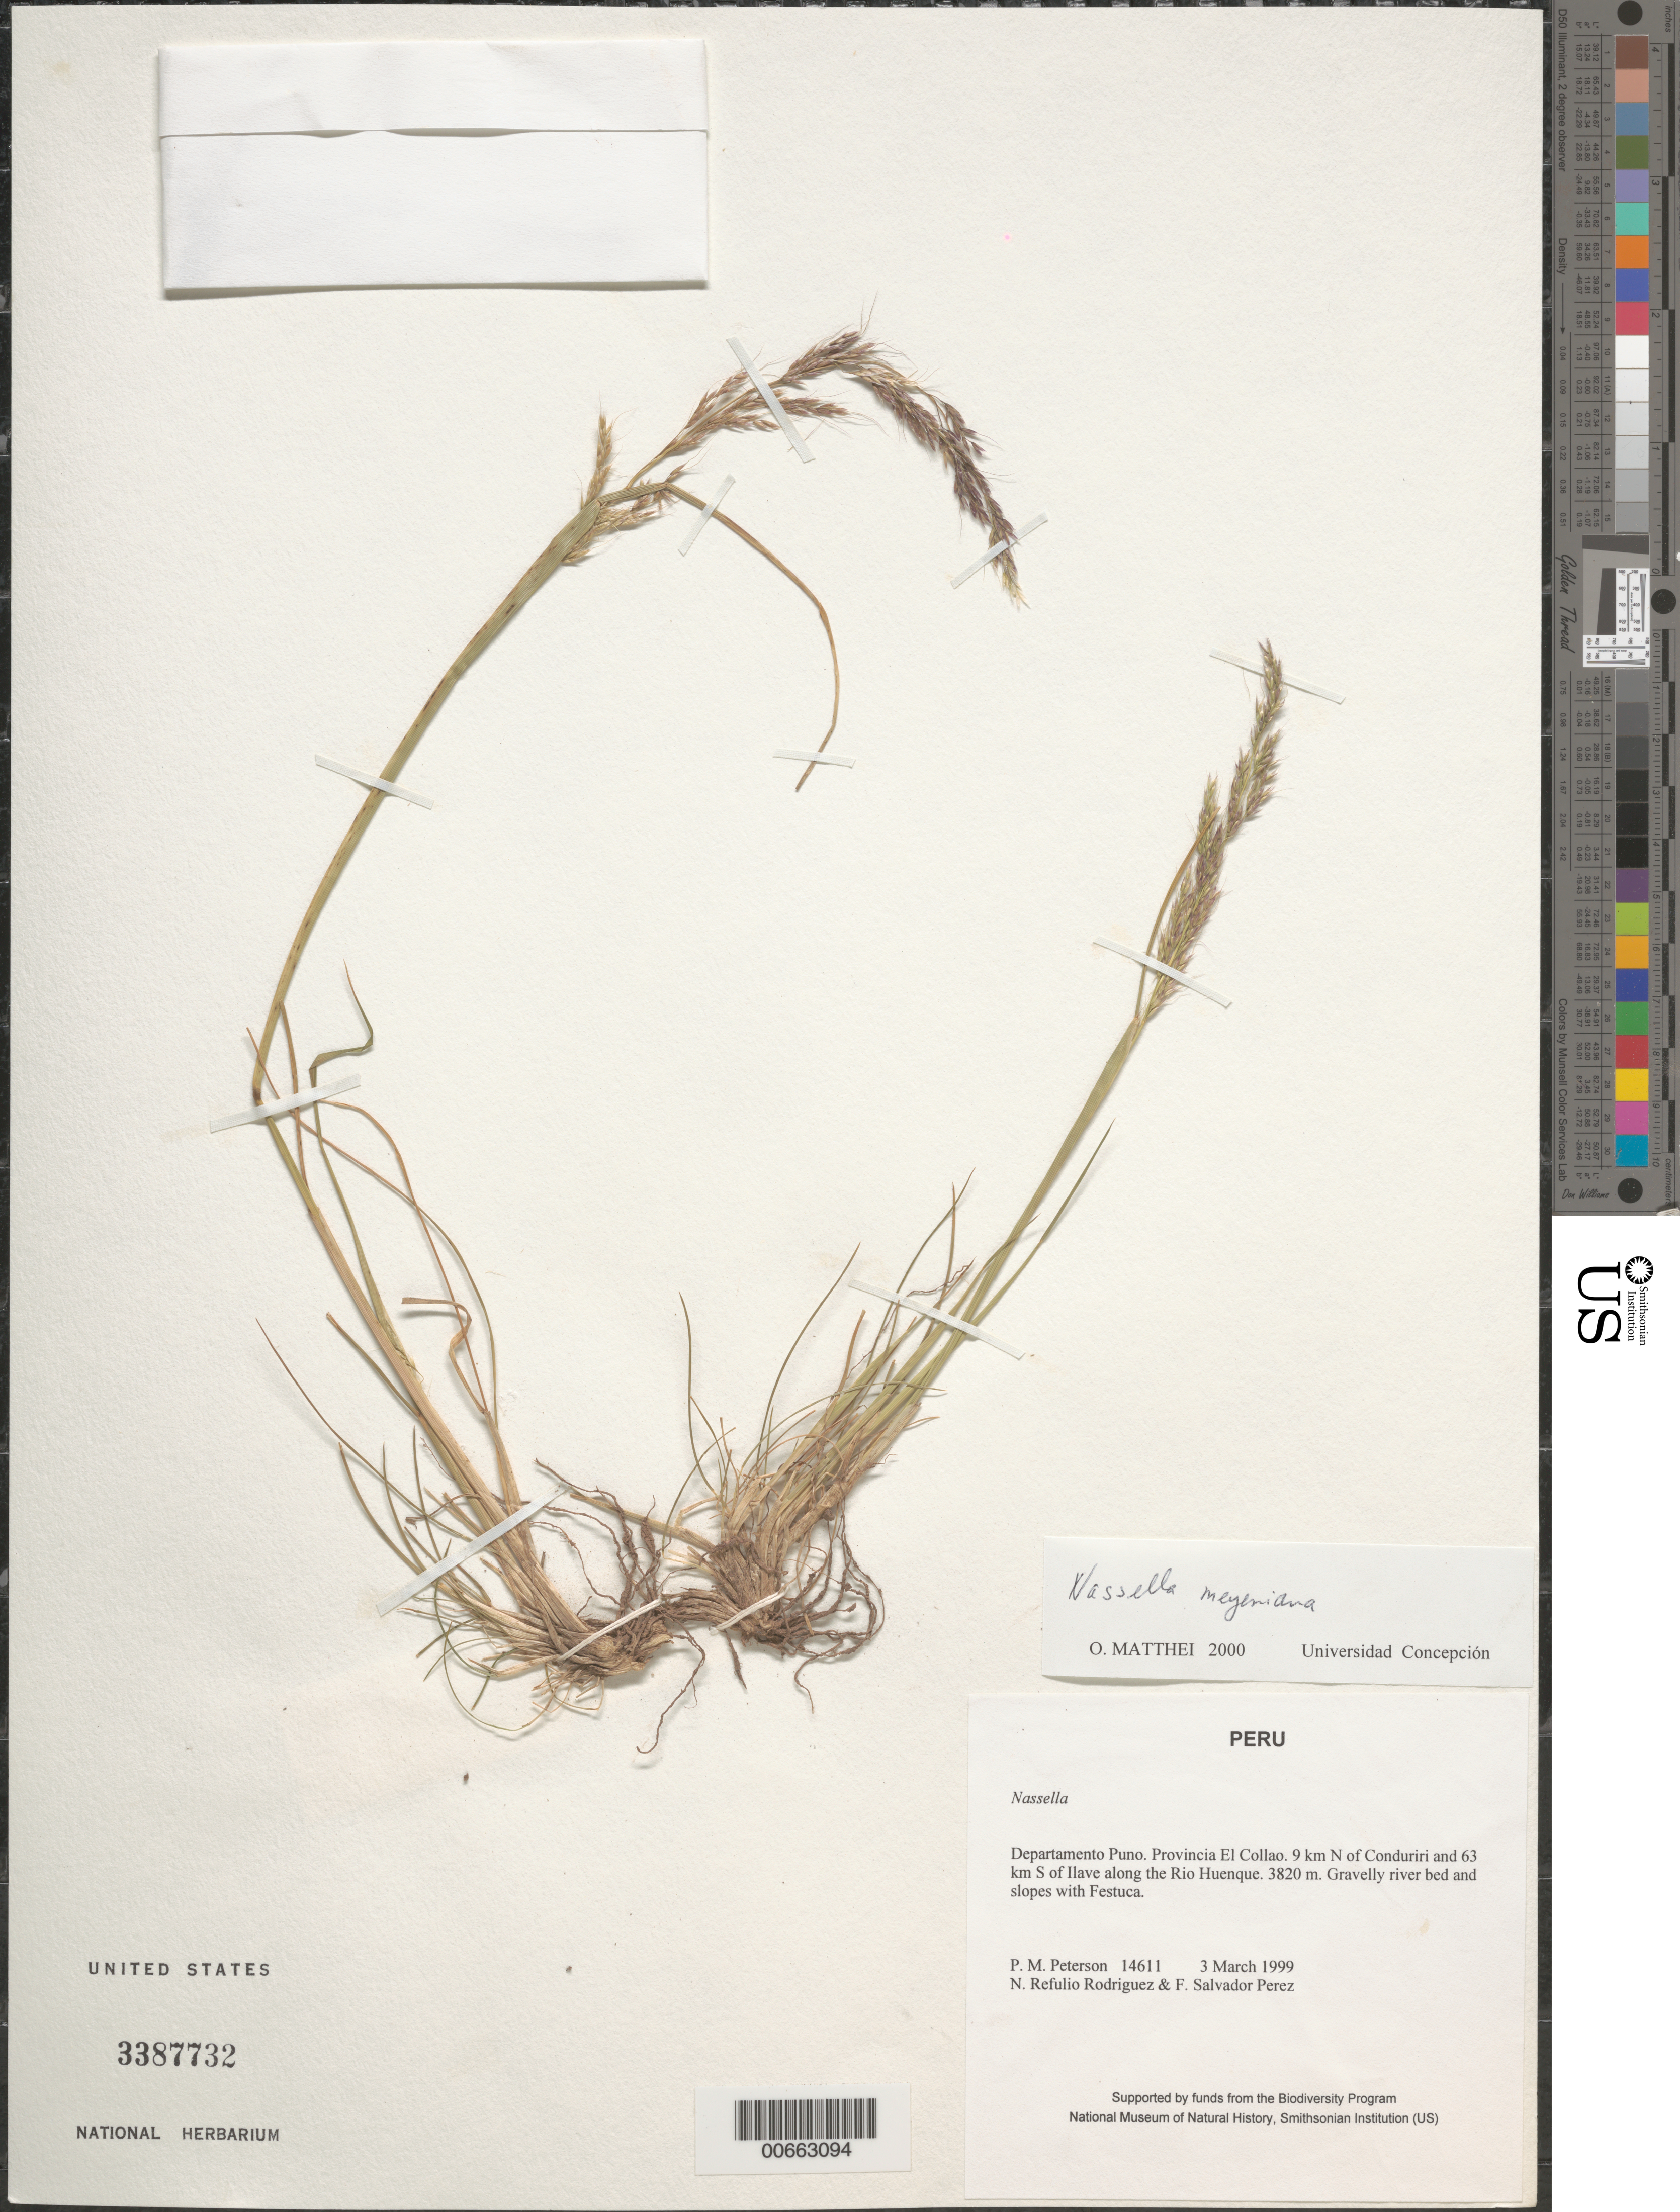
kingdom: Plantae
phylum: Tracheophyta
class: Liliopsida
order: Poales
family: Poaceae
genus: Nassella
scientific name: Nassella meyeniana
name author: (Trin. & Rupr.) Parodi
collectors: P. M. Peterson, N. Refulio-Rodríguez & F. Salvador Perez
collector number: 14611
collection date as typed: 03 Mar 1999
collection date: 1999-03-03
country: Peru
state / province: Puno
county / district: El Collao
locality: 9 km N of Conduriri and 63 km S of Ilave along the Rio Huenque.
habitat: Gravelly river bed and slopes with Festuca.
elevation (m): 3820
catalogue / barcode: US 3387732